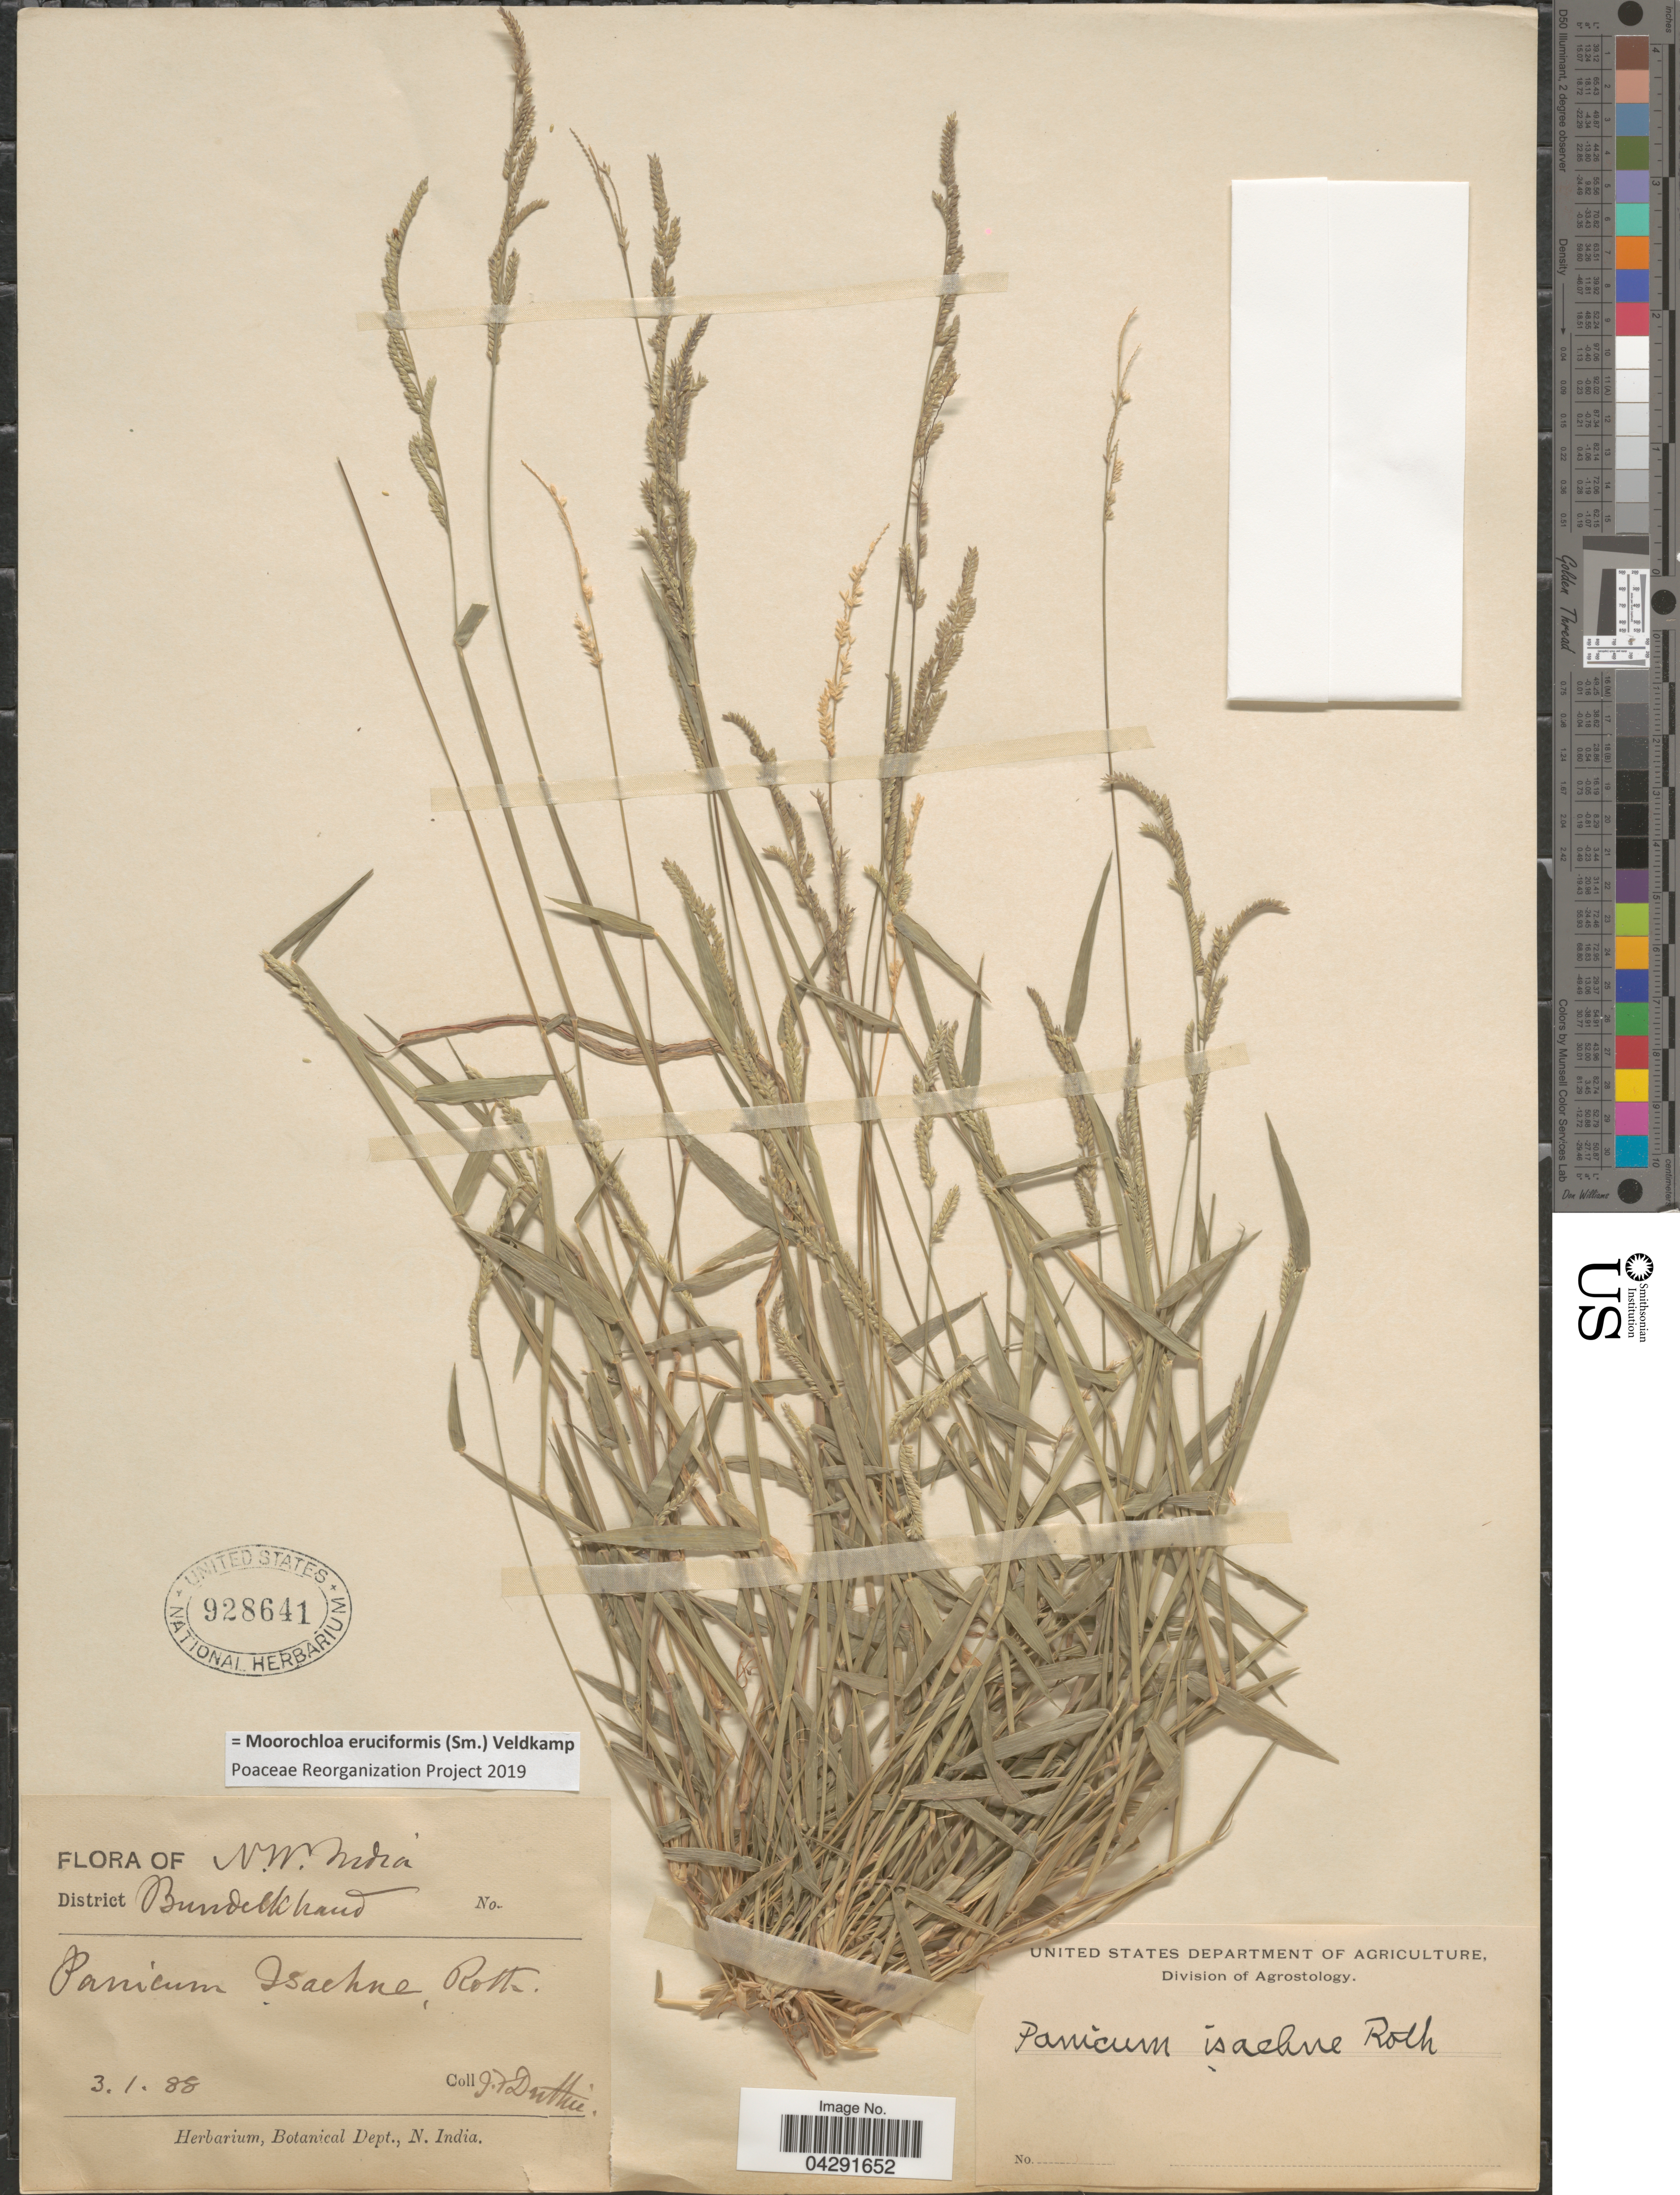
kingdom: Plantae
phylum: Tracheophyta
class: Liliopsida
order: Poales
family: Poaceae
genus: Moorochloa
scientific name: Moorochloa eruciformis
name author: (Sm.) Veldkamp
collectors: J. F. Duthie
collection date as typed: Transcribed d/m/y: 3/1/88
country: India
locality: N.W. India. District Bundelkhand.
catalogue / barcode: US 928641